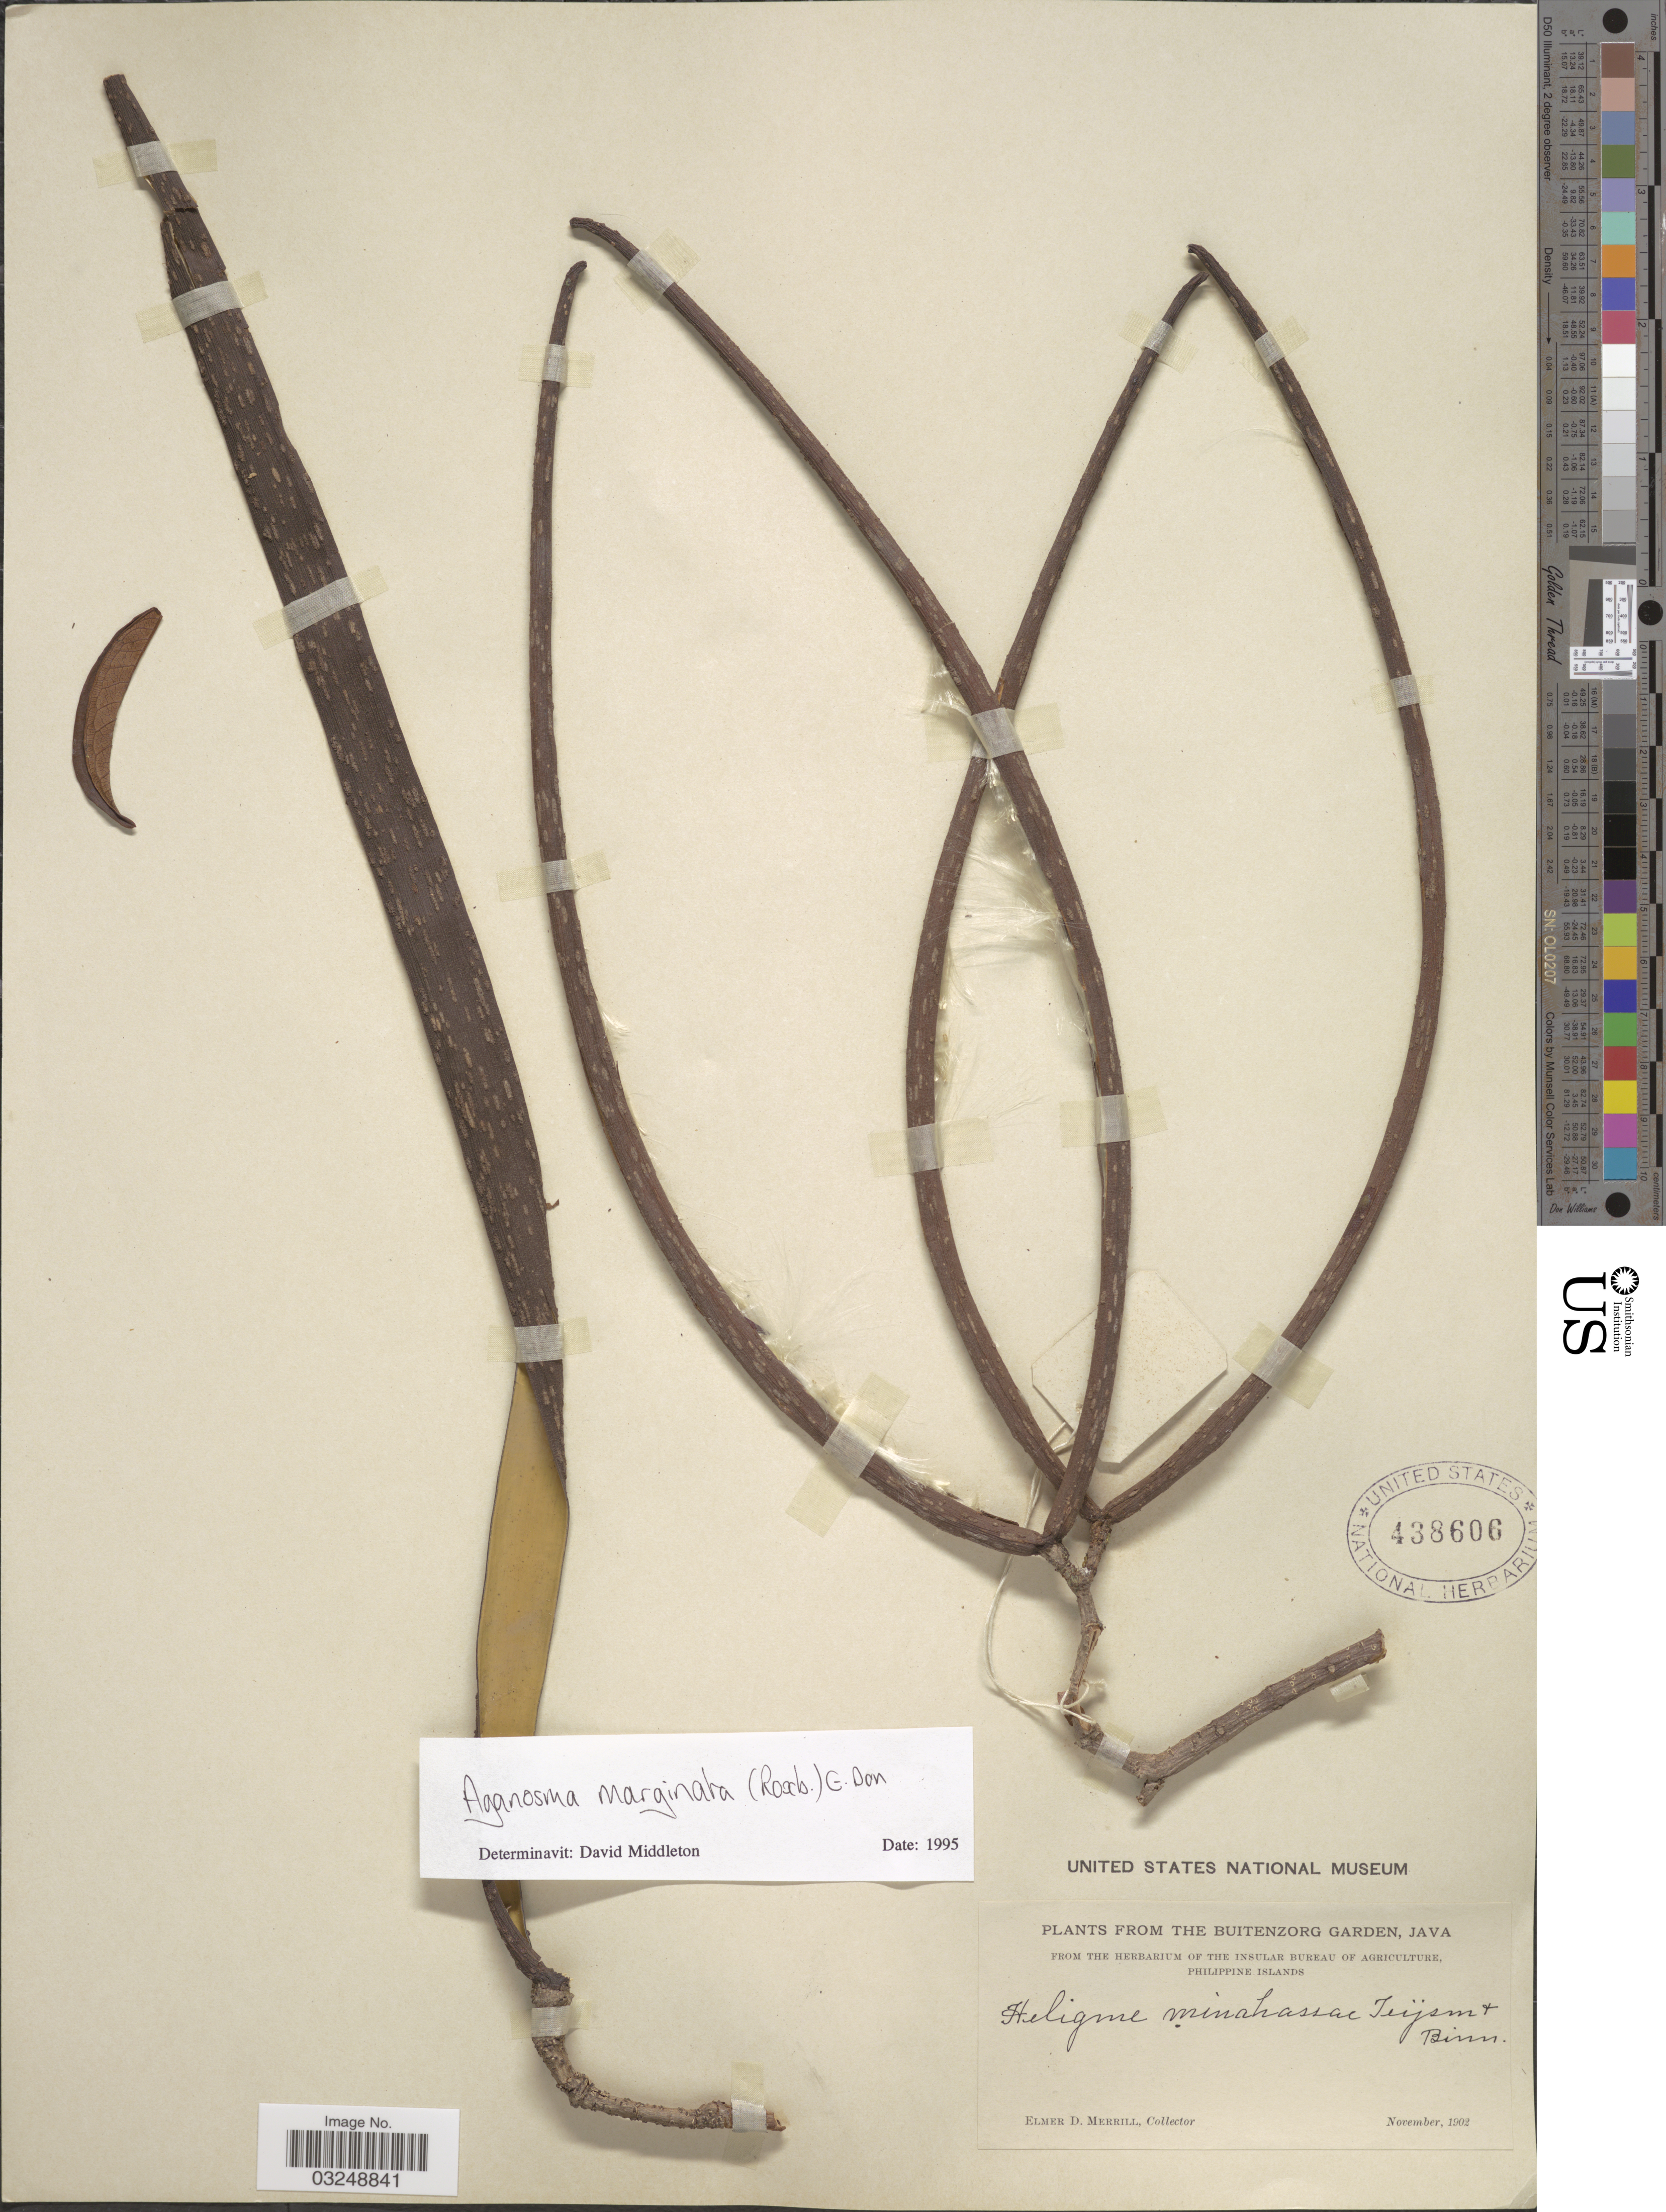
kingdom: Plantae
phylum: Tracheophyta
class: Magnoliopsida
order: Gentianales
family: Apocynaceae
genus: Aganosma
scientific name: Aganosma marginata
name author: (Roxb.) G. Don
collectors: E. D. Merrill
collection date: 1902-11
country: Indonesia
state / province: Java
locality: The Buitenzorg Garden.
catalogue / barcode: US 438606